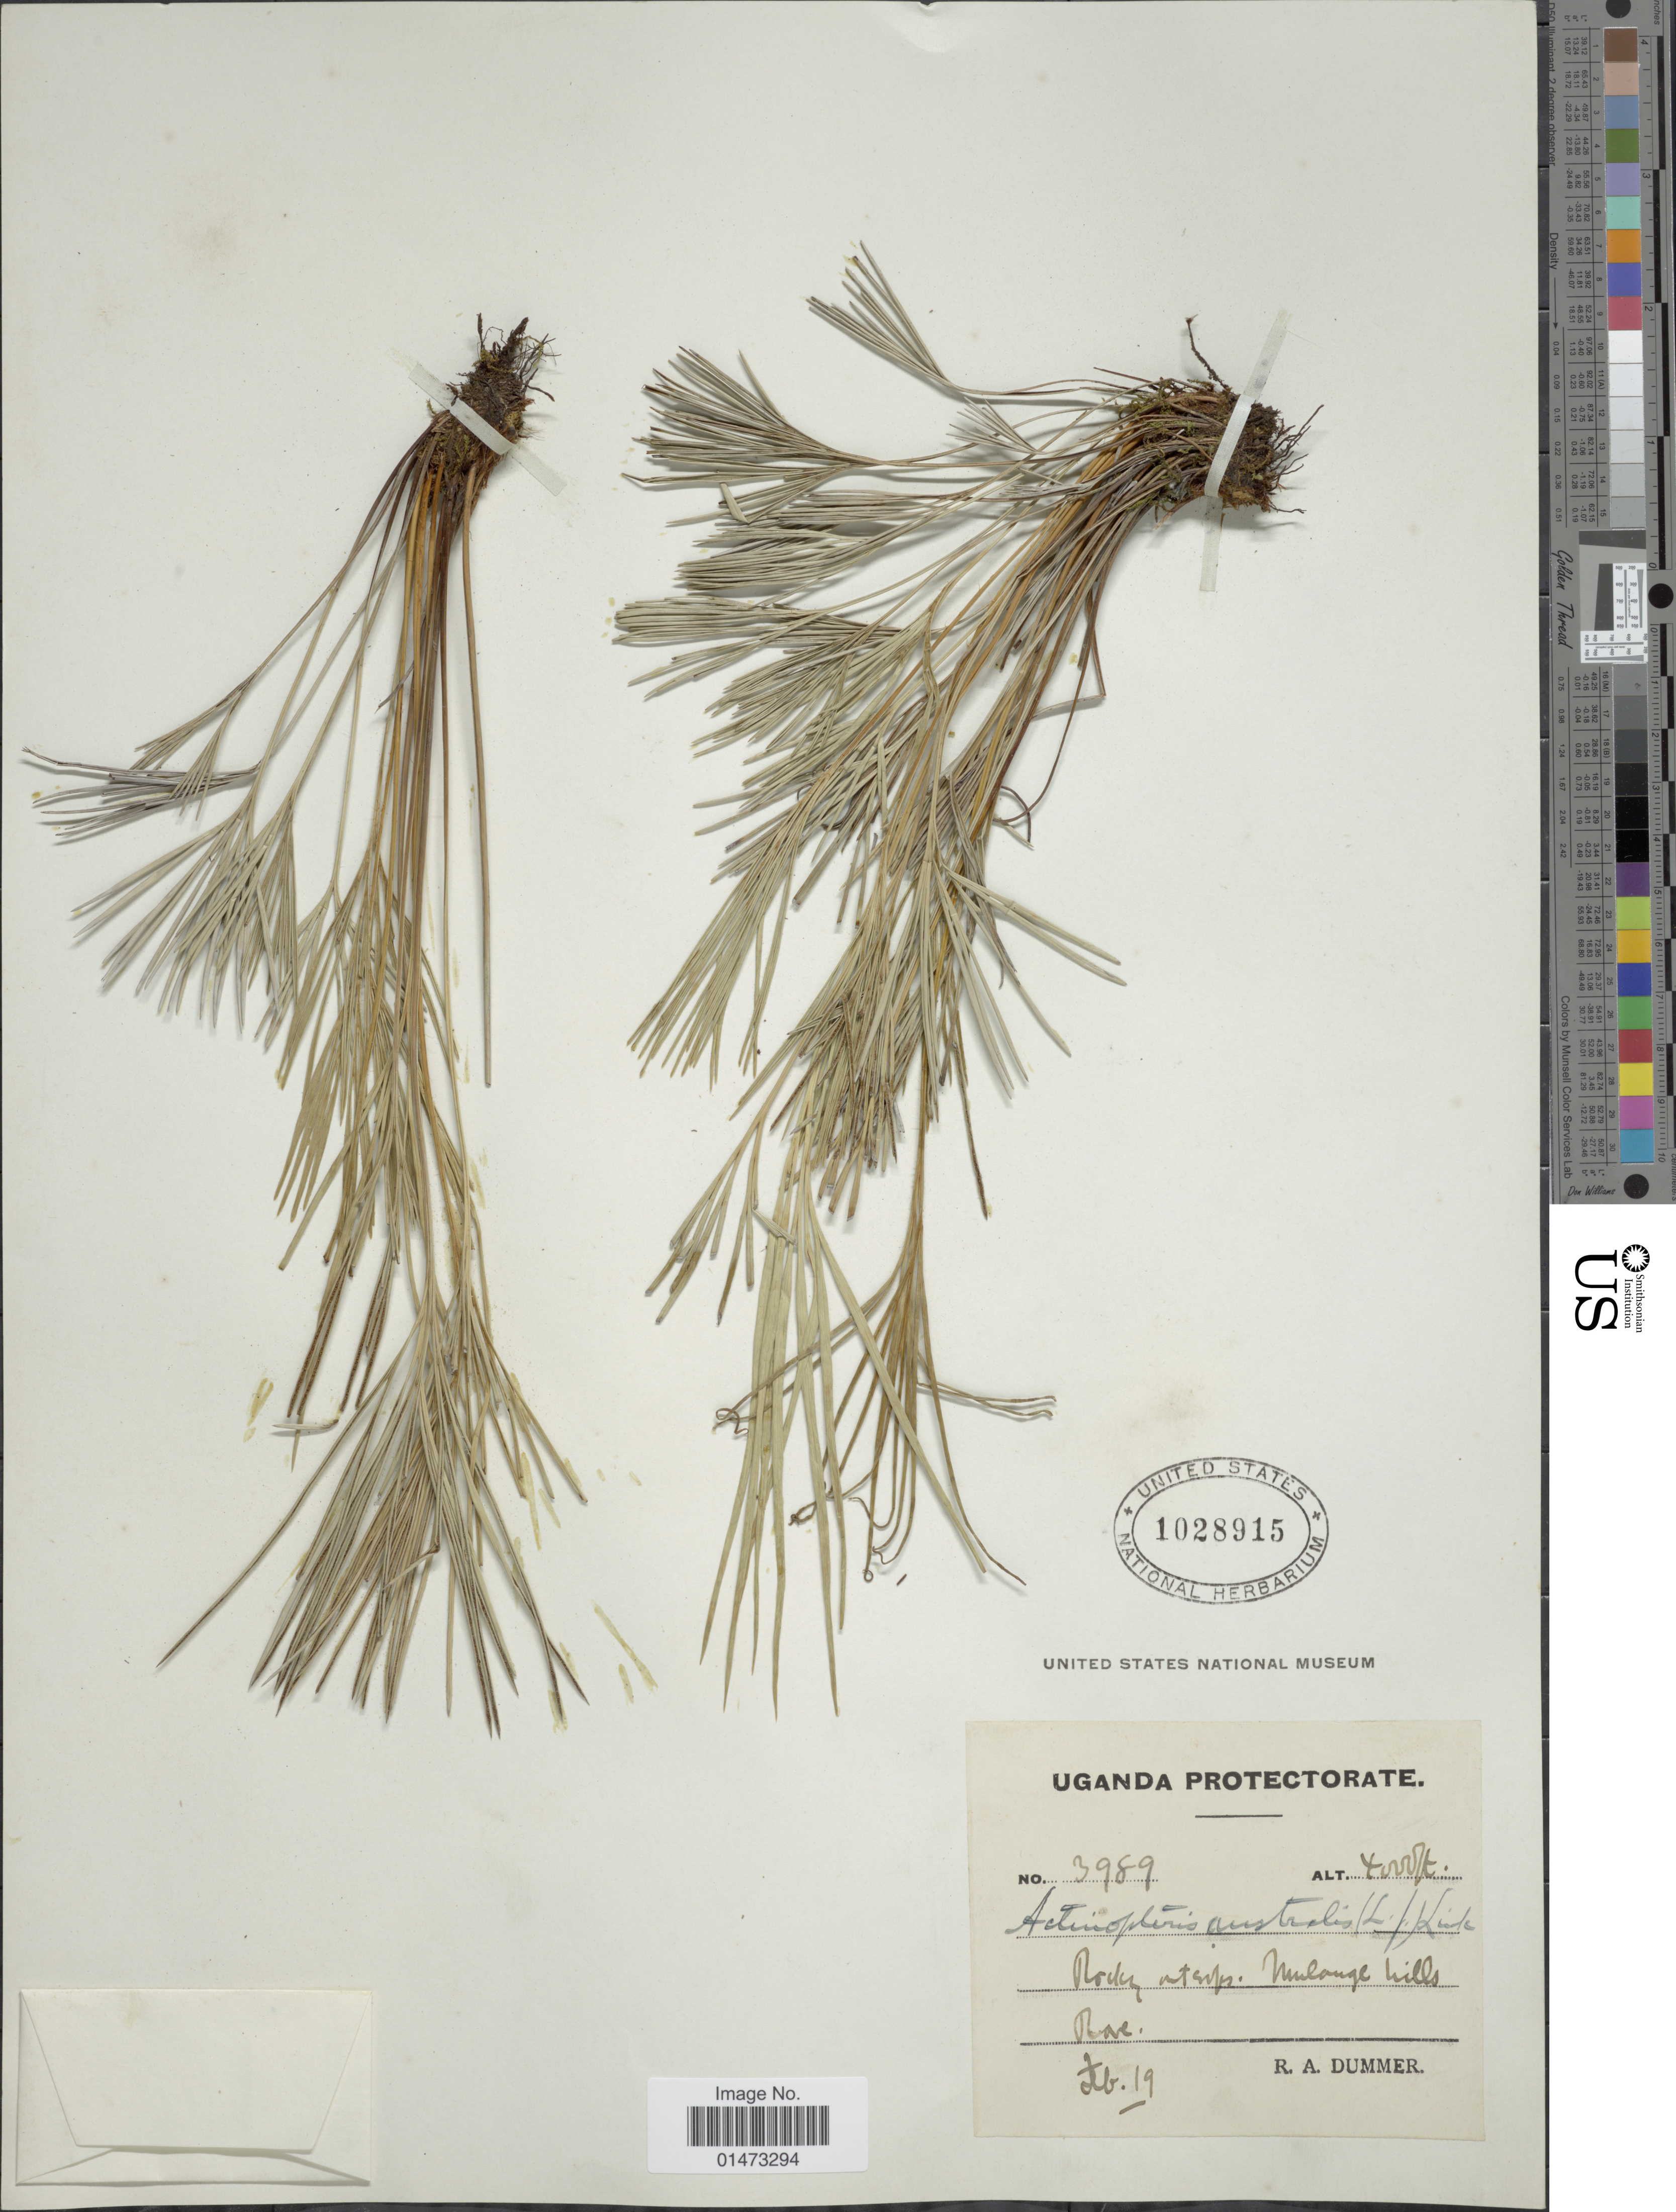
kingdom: Plantae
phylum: Tracheophyta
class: Polypodiopsida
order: Polypodiales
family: Pteridaceae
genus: Actiniopteris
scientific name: Actiniopteris semiflabellata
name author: Pic. Serm.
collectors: R. Dümmer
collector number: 3989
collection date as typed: Transcribed d/m/y: /2/19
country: Uganda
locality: Rocky outcrops, Mulange hills.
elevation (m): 1219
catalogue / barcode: US 1028915